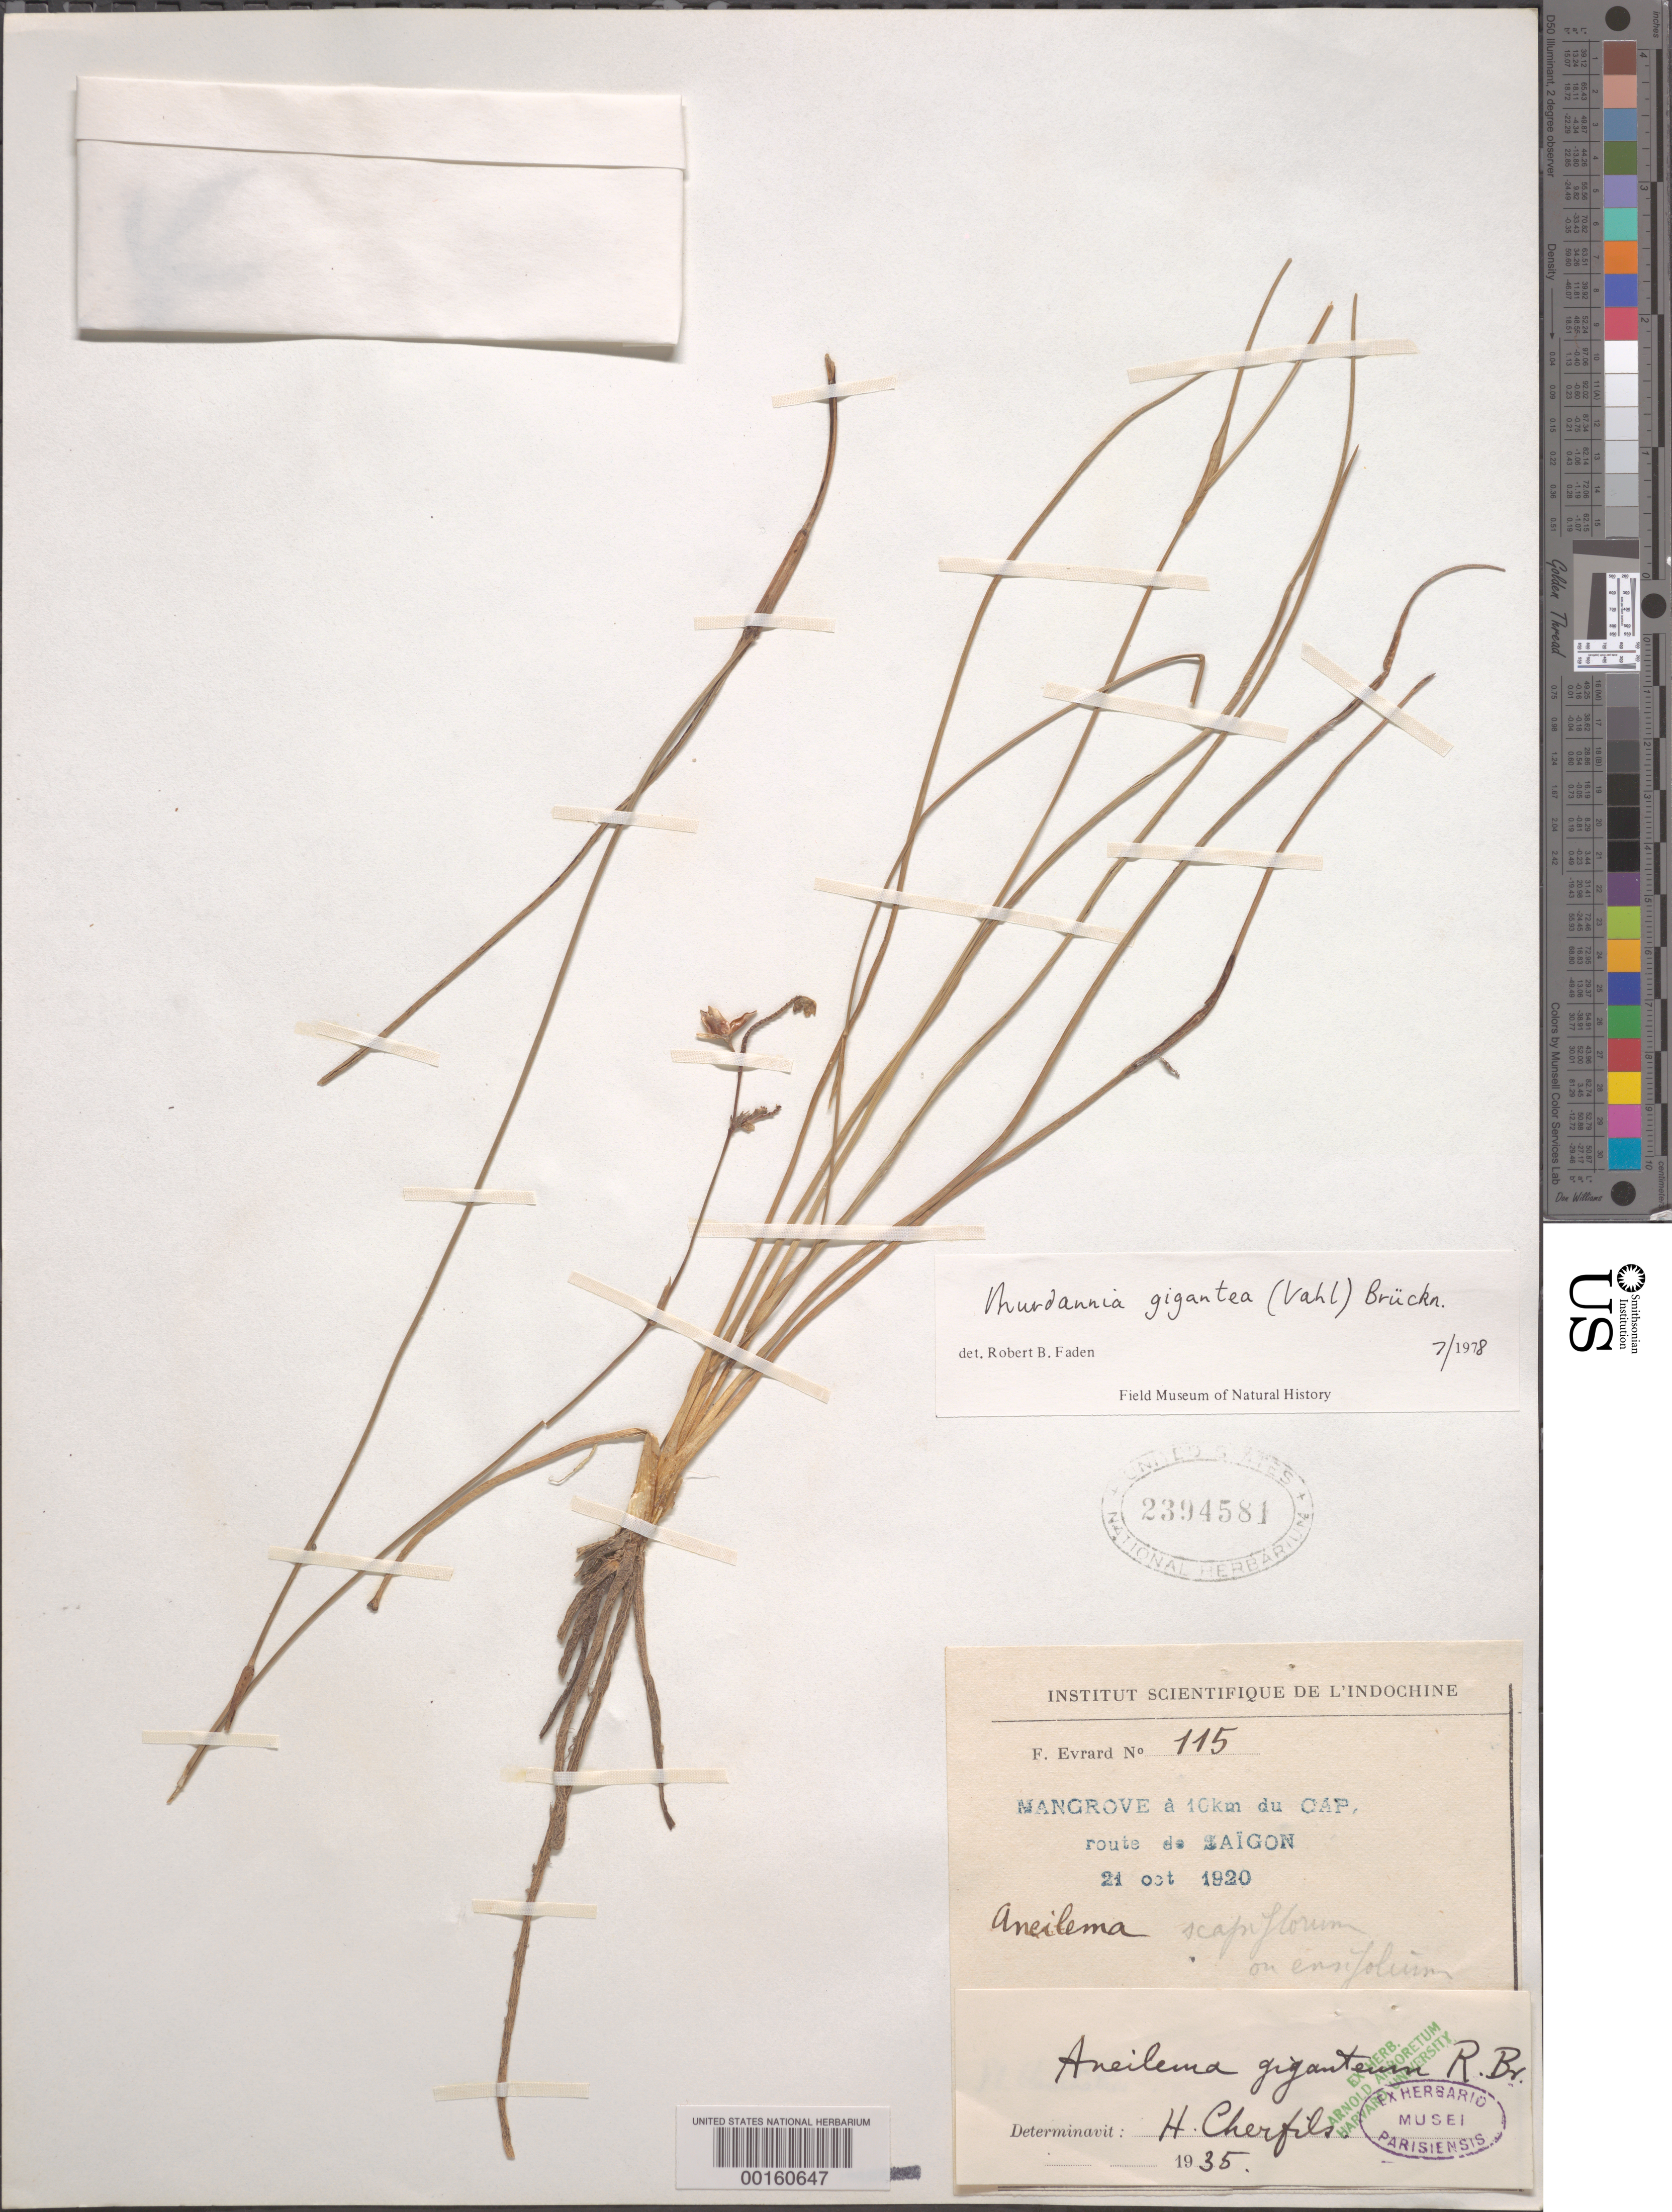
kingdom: Plantae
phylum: Tracheophyta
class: Liliopsida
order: Commelinales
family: Commelinaceae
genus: Murdannia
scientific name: Murdannia gigantea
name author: (Vahl) G. Brückn.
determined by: Faden, Robert B., (US), Smithsonian Institution - National Museum of Natural History (UNITED STATES)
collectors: F. Evrard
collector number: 115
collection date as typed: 21 Oct 1920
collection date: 1920-10-21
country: Vietnam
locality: Near ho chi minh city, mangrove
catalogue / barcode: US 2394581